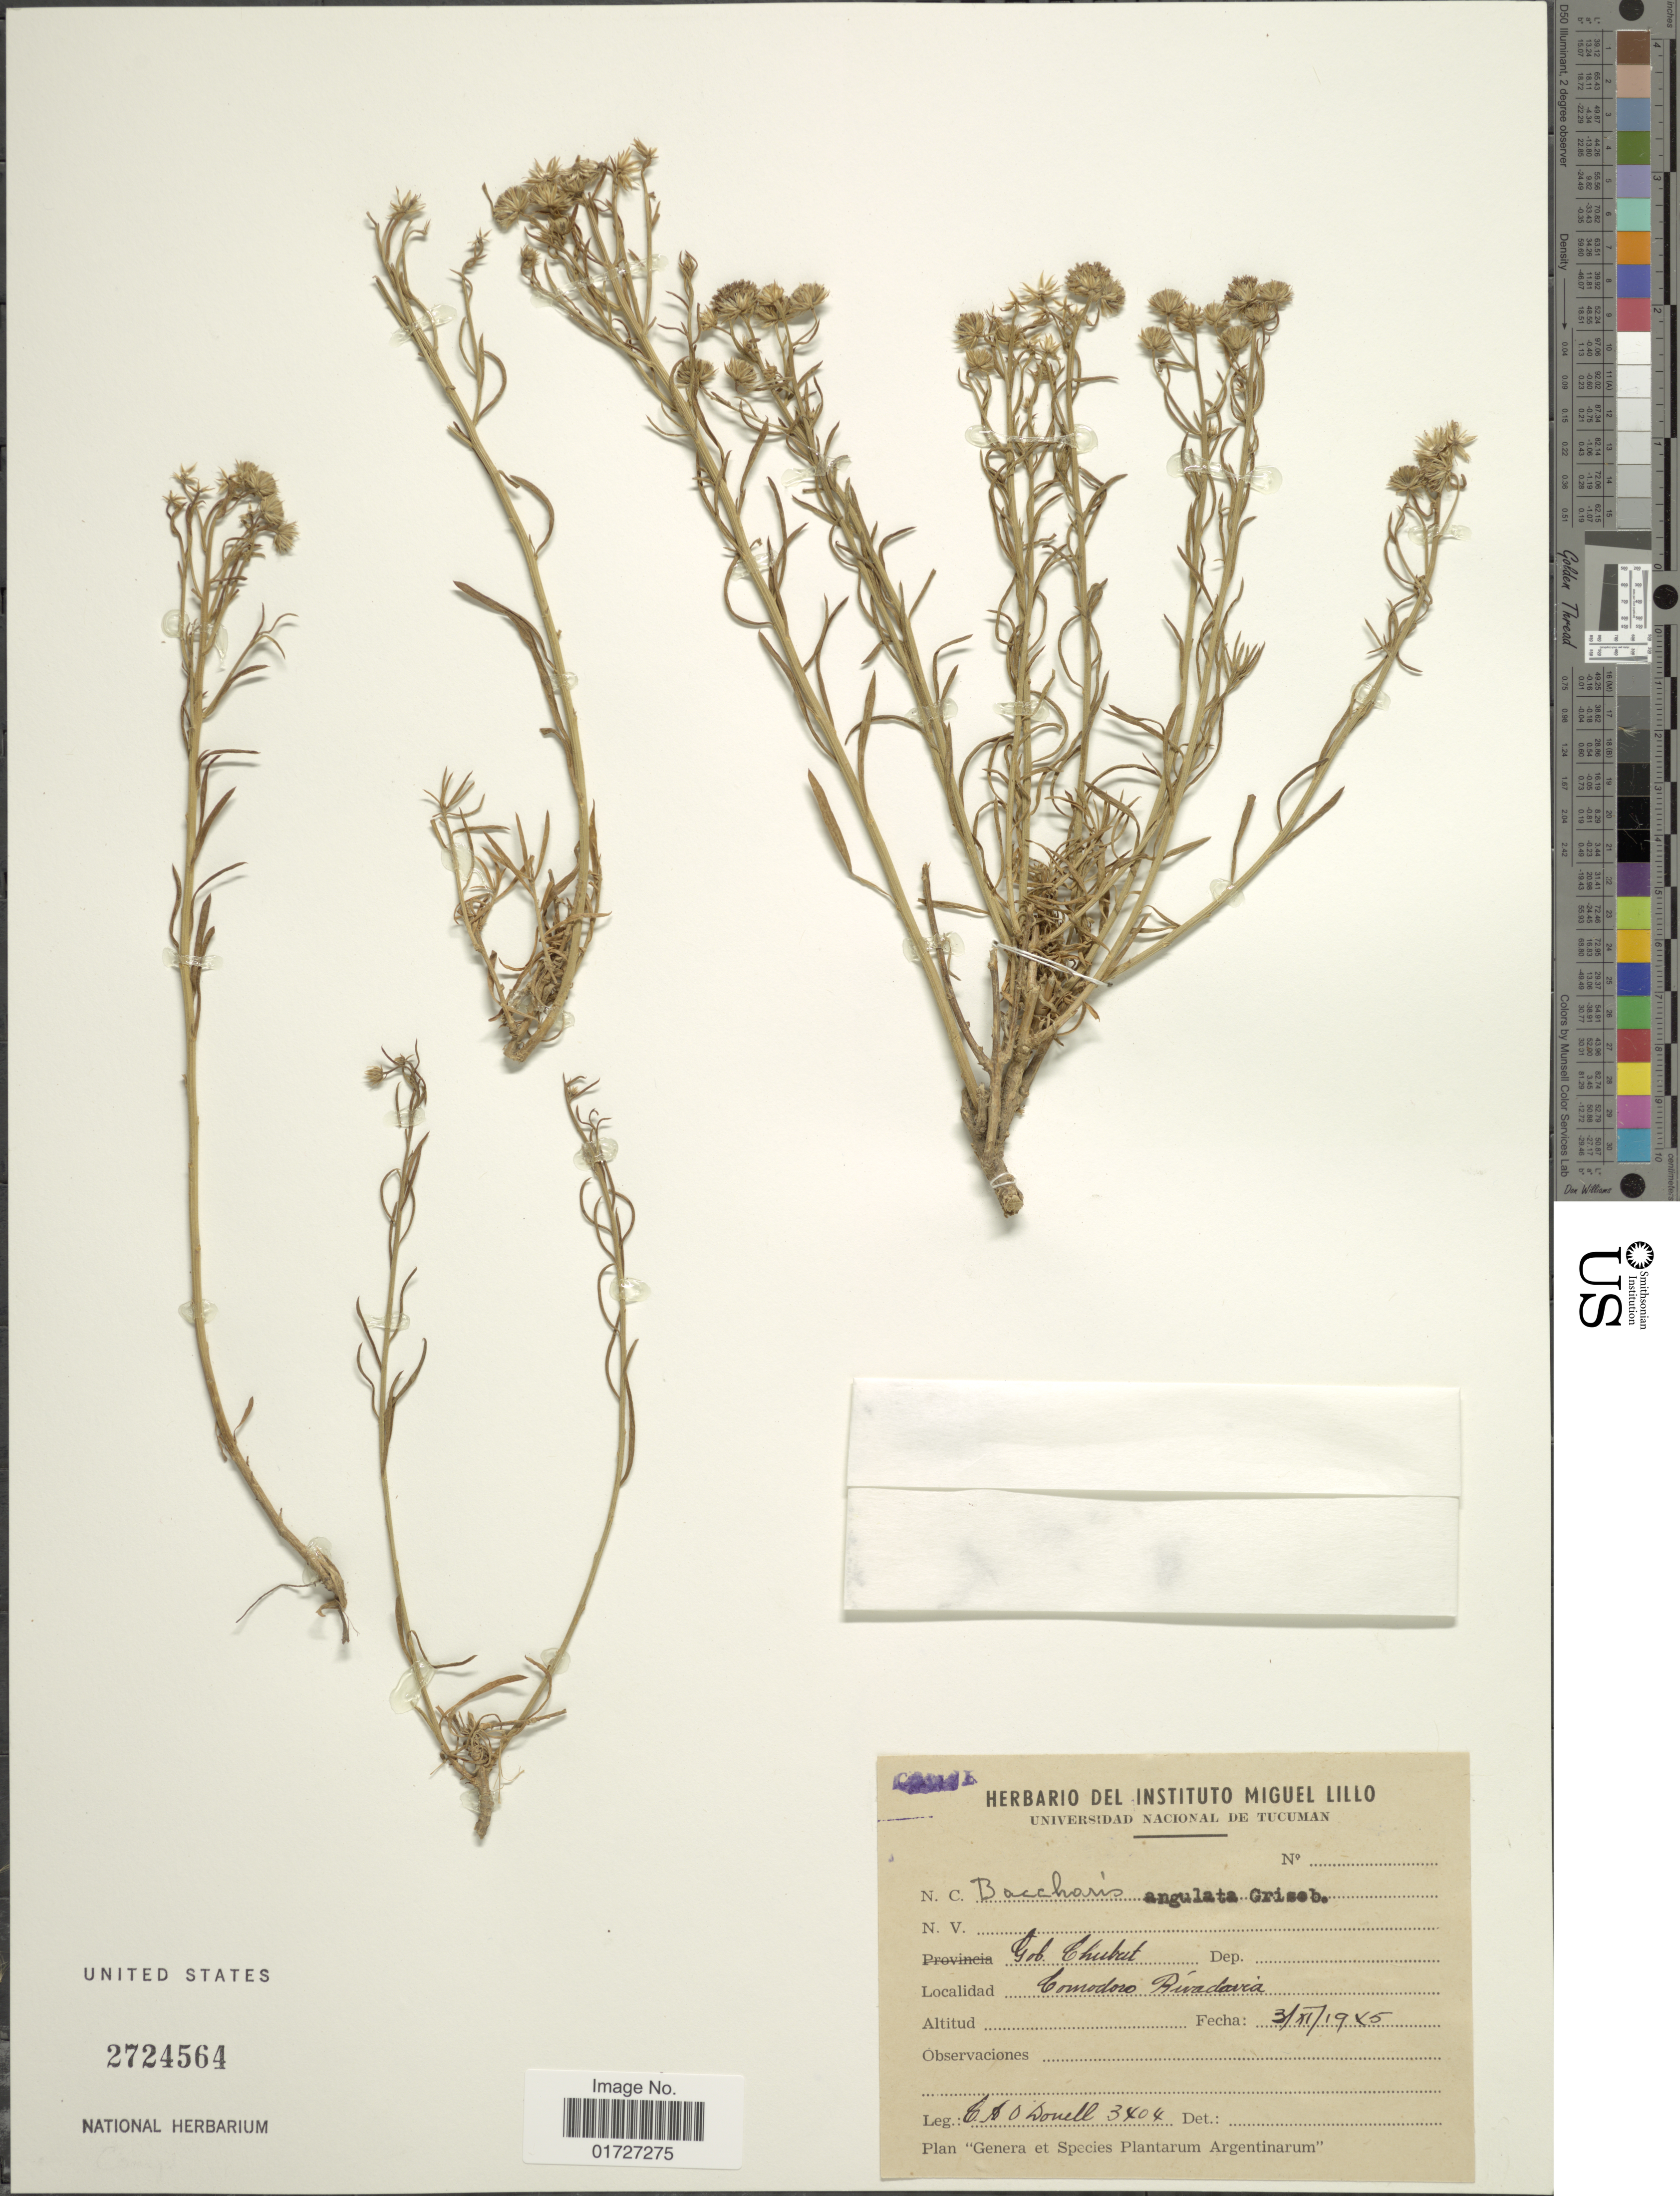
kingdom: Plantae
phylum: Tracheophyta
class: Magnoliopsida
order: Asterales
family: Asteraceae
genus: Baccharis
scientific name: Baccharis darwinii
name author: Hook. & Arn.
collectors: C. A. O'Donell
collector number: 3404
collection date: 1945-11-03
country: Argentina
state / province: Chubut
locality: Comodoro Rivadavia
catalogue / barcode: US 2724564